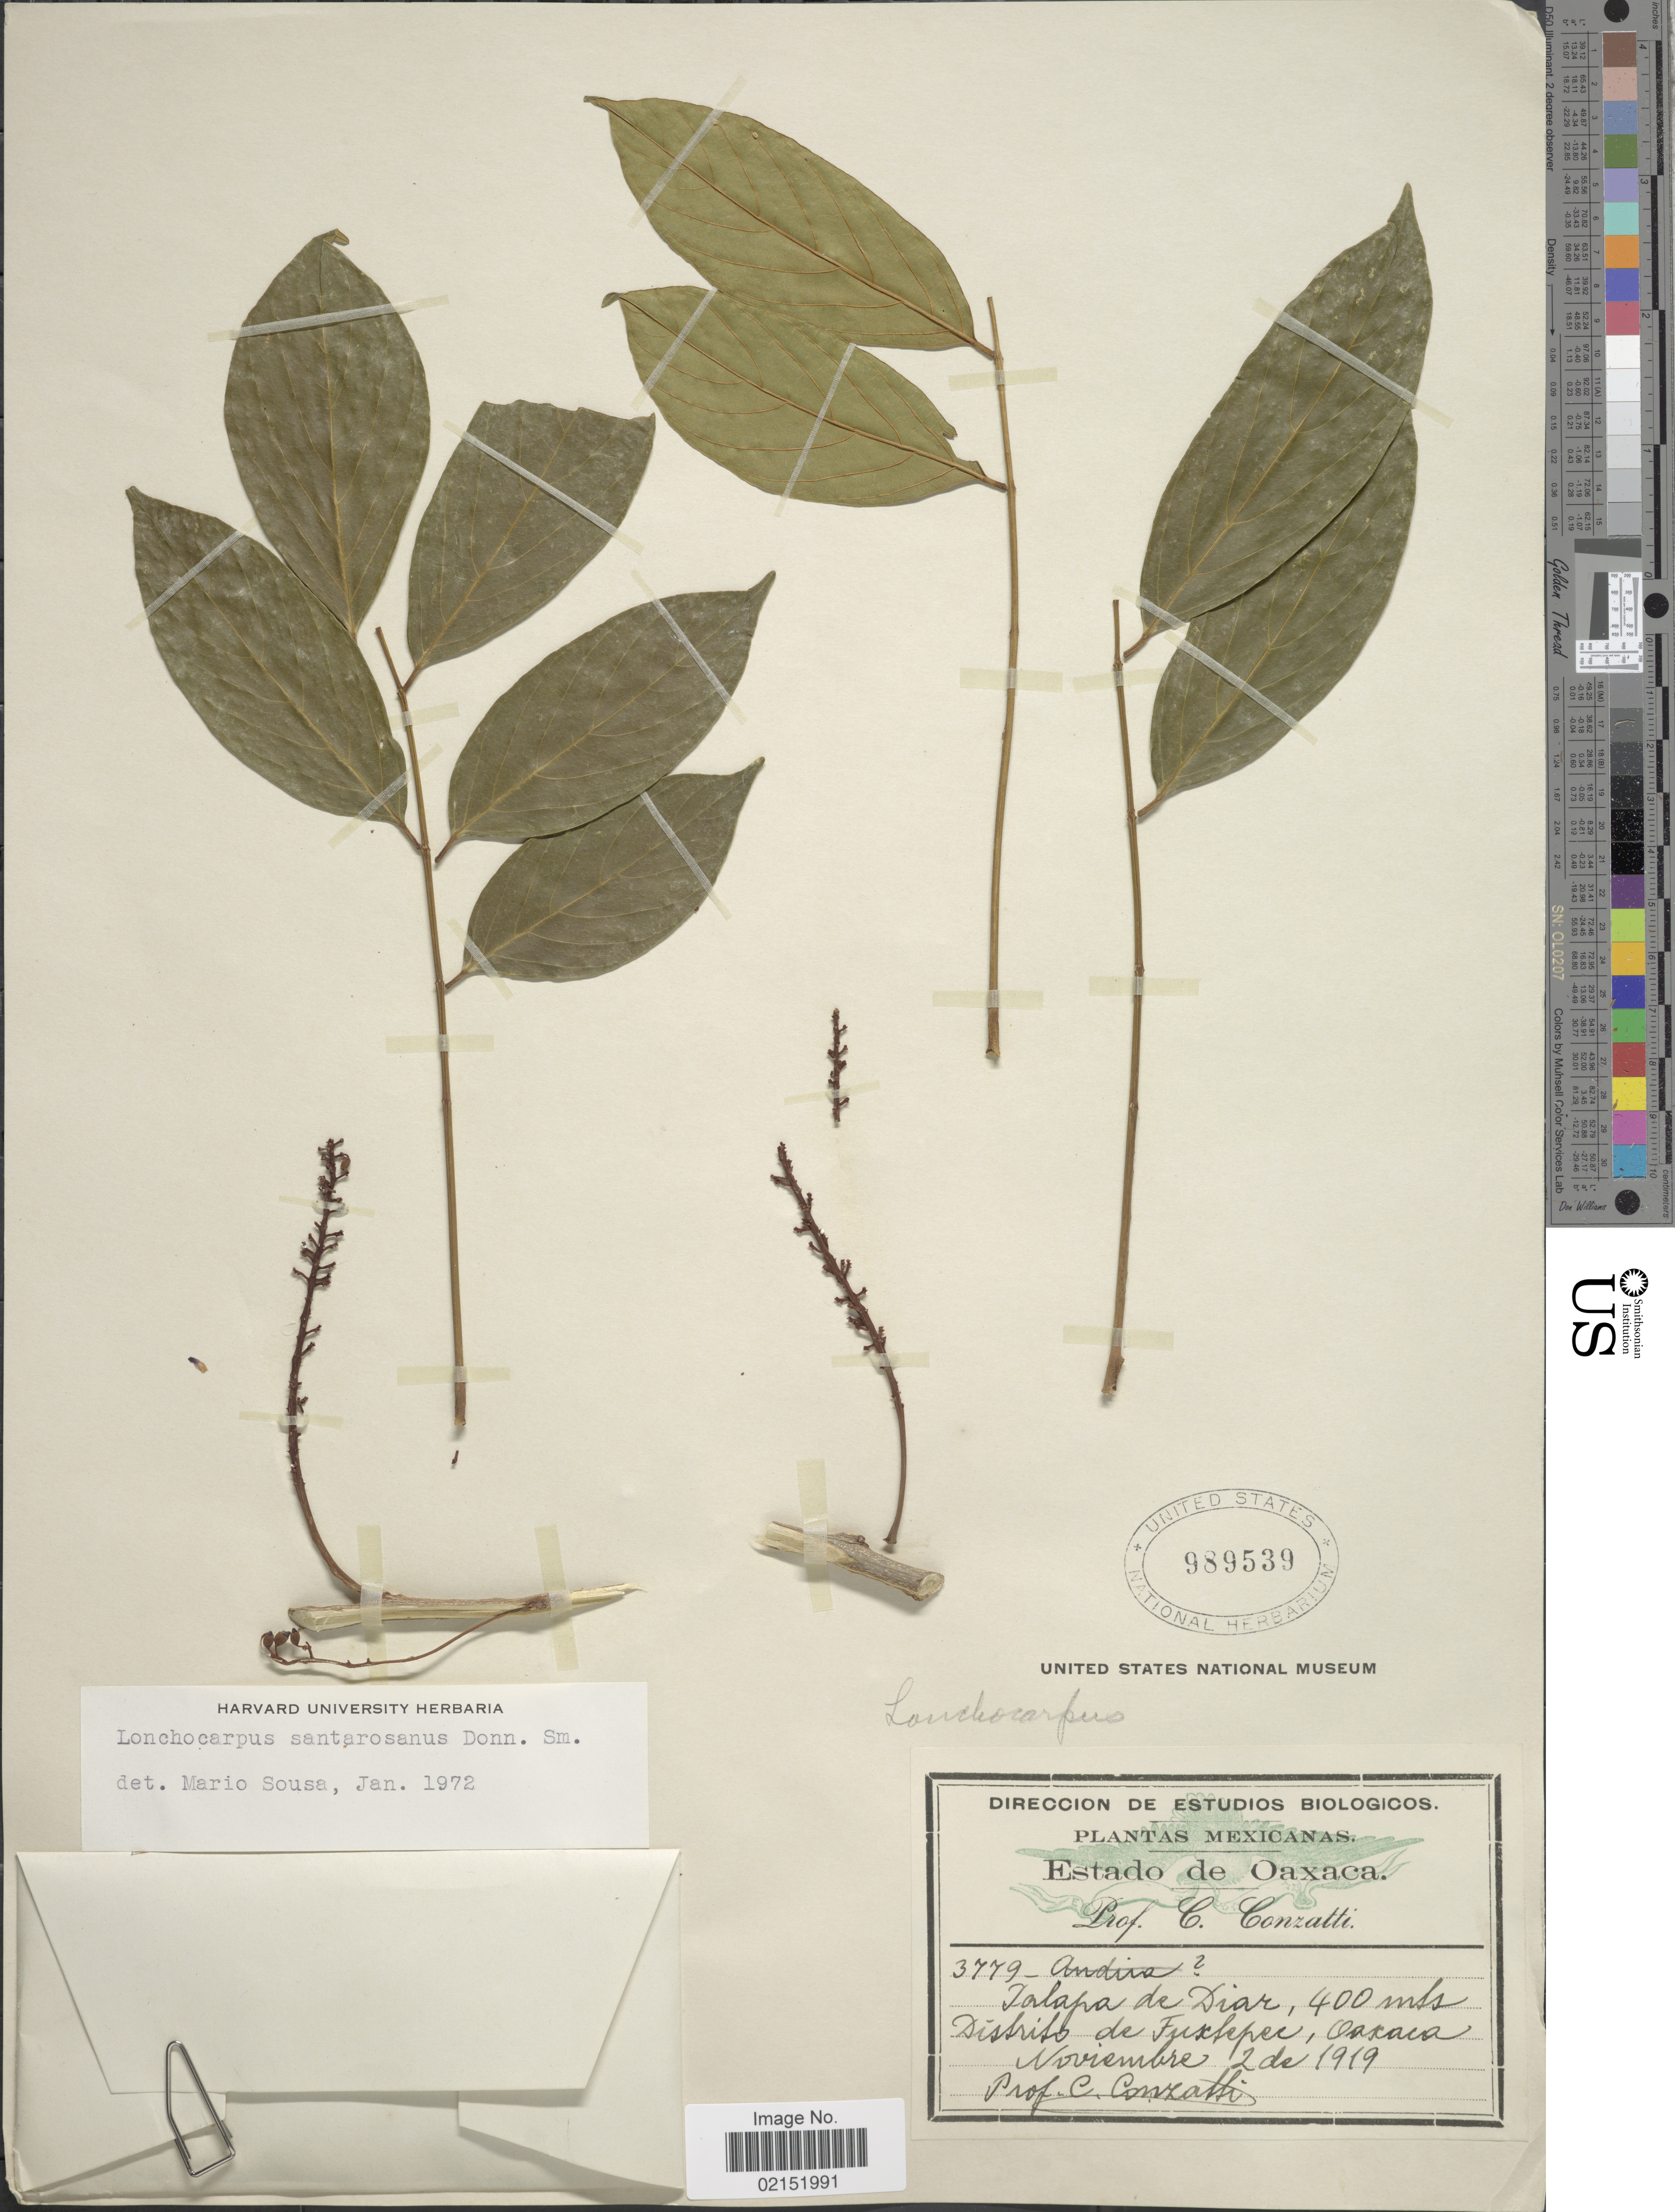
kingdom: Plantae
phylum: Tracheophyta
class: Magnoliopsida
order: Fabales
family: Fabaceae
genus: Lonchocarpus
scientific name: Lonchocarpus santarosanus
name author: Donn. Sm.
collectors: C. Conzatti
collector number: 3779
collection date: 1919-11-02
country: Mexico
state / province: Oaxaca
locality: Talapa de Diar, Distrito de Fuxlepee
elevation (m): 400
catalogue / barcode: US 989539